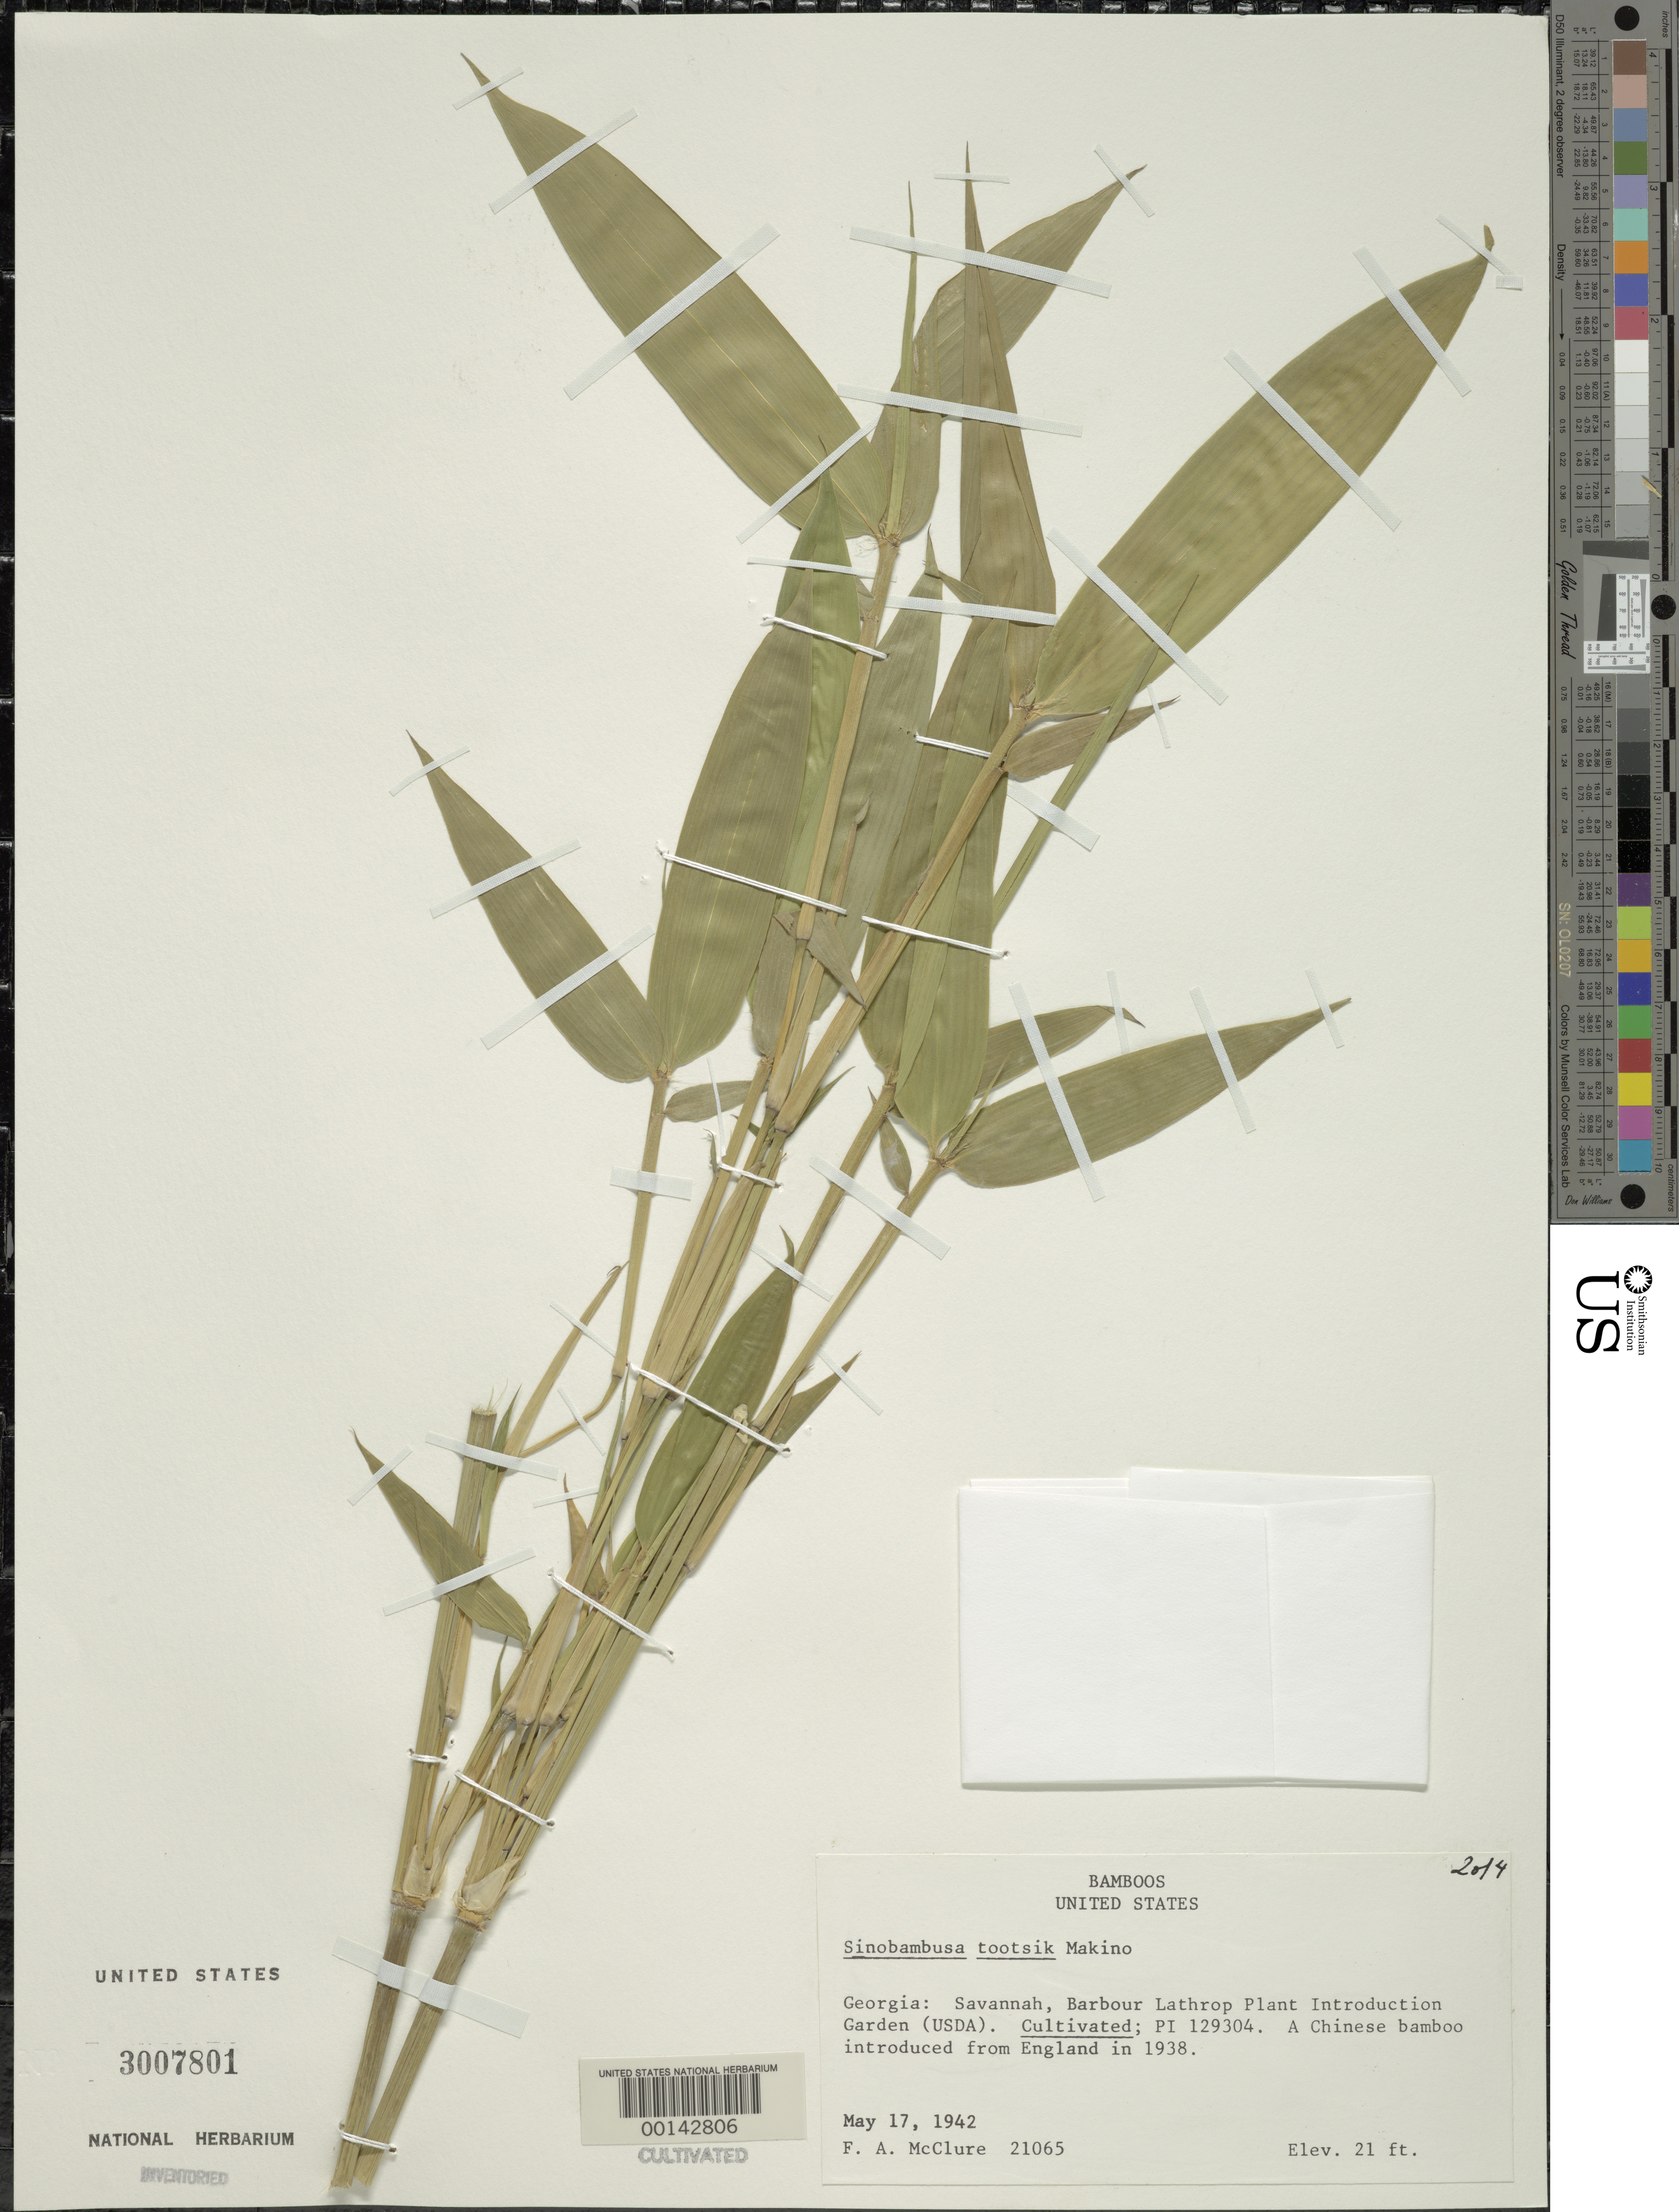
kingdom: Plantae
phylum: Tracheophyta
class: Liliopsida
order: Poales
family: Poaceae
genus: Sinobambusa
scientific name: Sinobambusa tootsik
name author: Makino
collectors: F. A. McClure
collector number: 21065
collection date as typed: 17 May 1942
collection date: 1942-05-17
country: United States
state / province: Georgia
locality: Savannah, Barbour Lathrop Plant Introduction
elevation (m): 6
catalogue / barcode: US 3007801